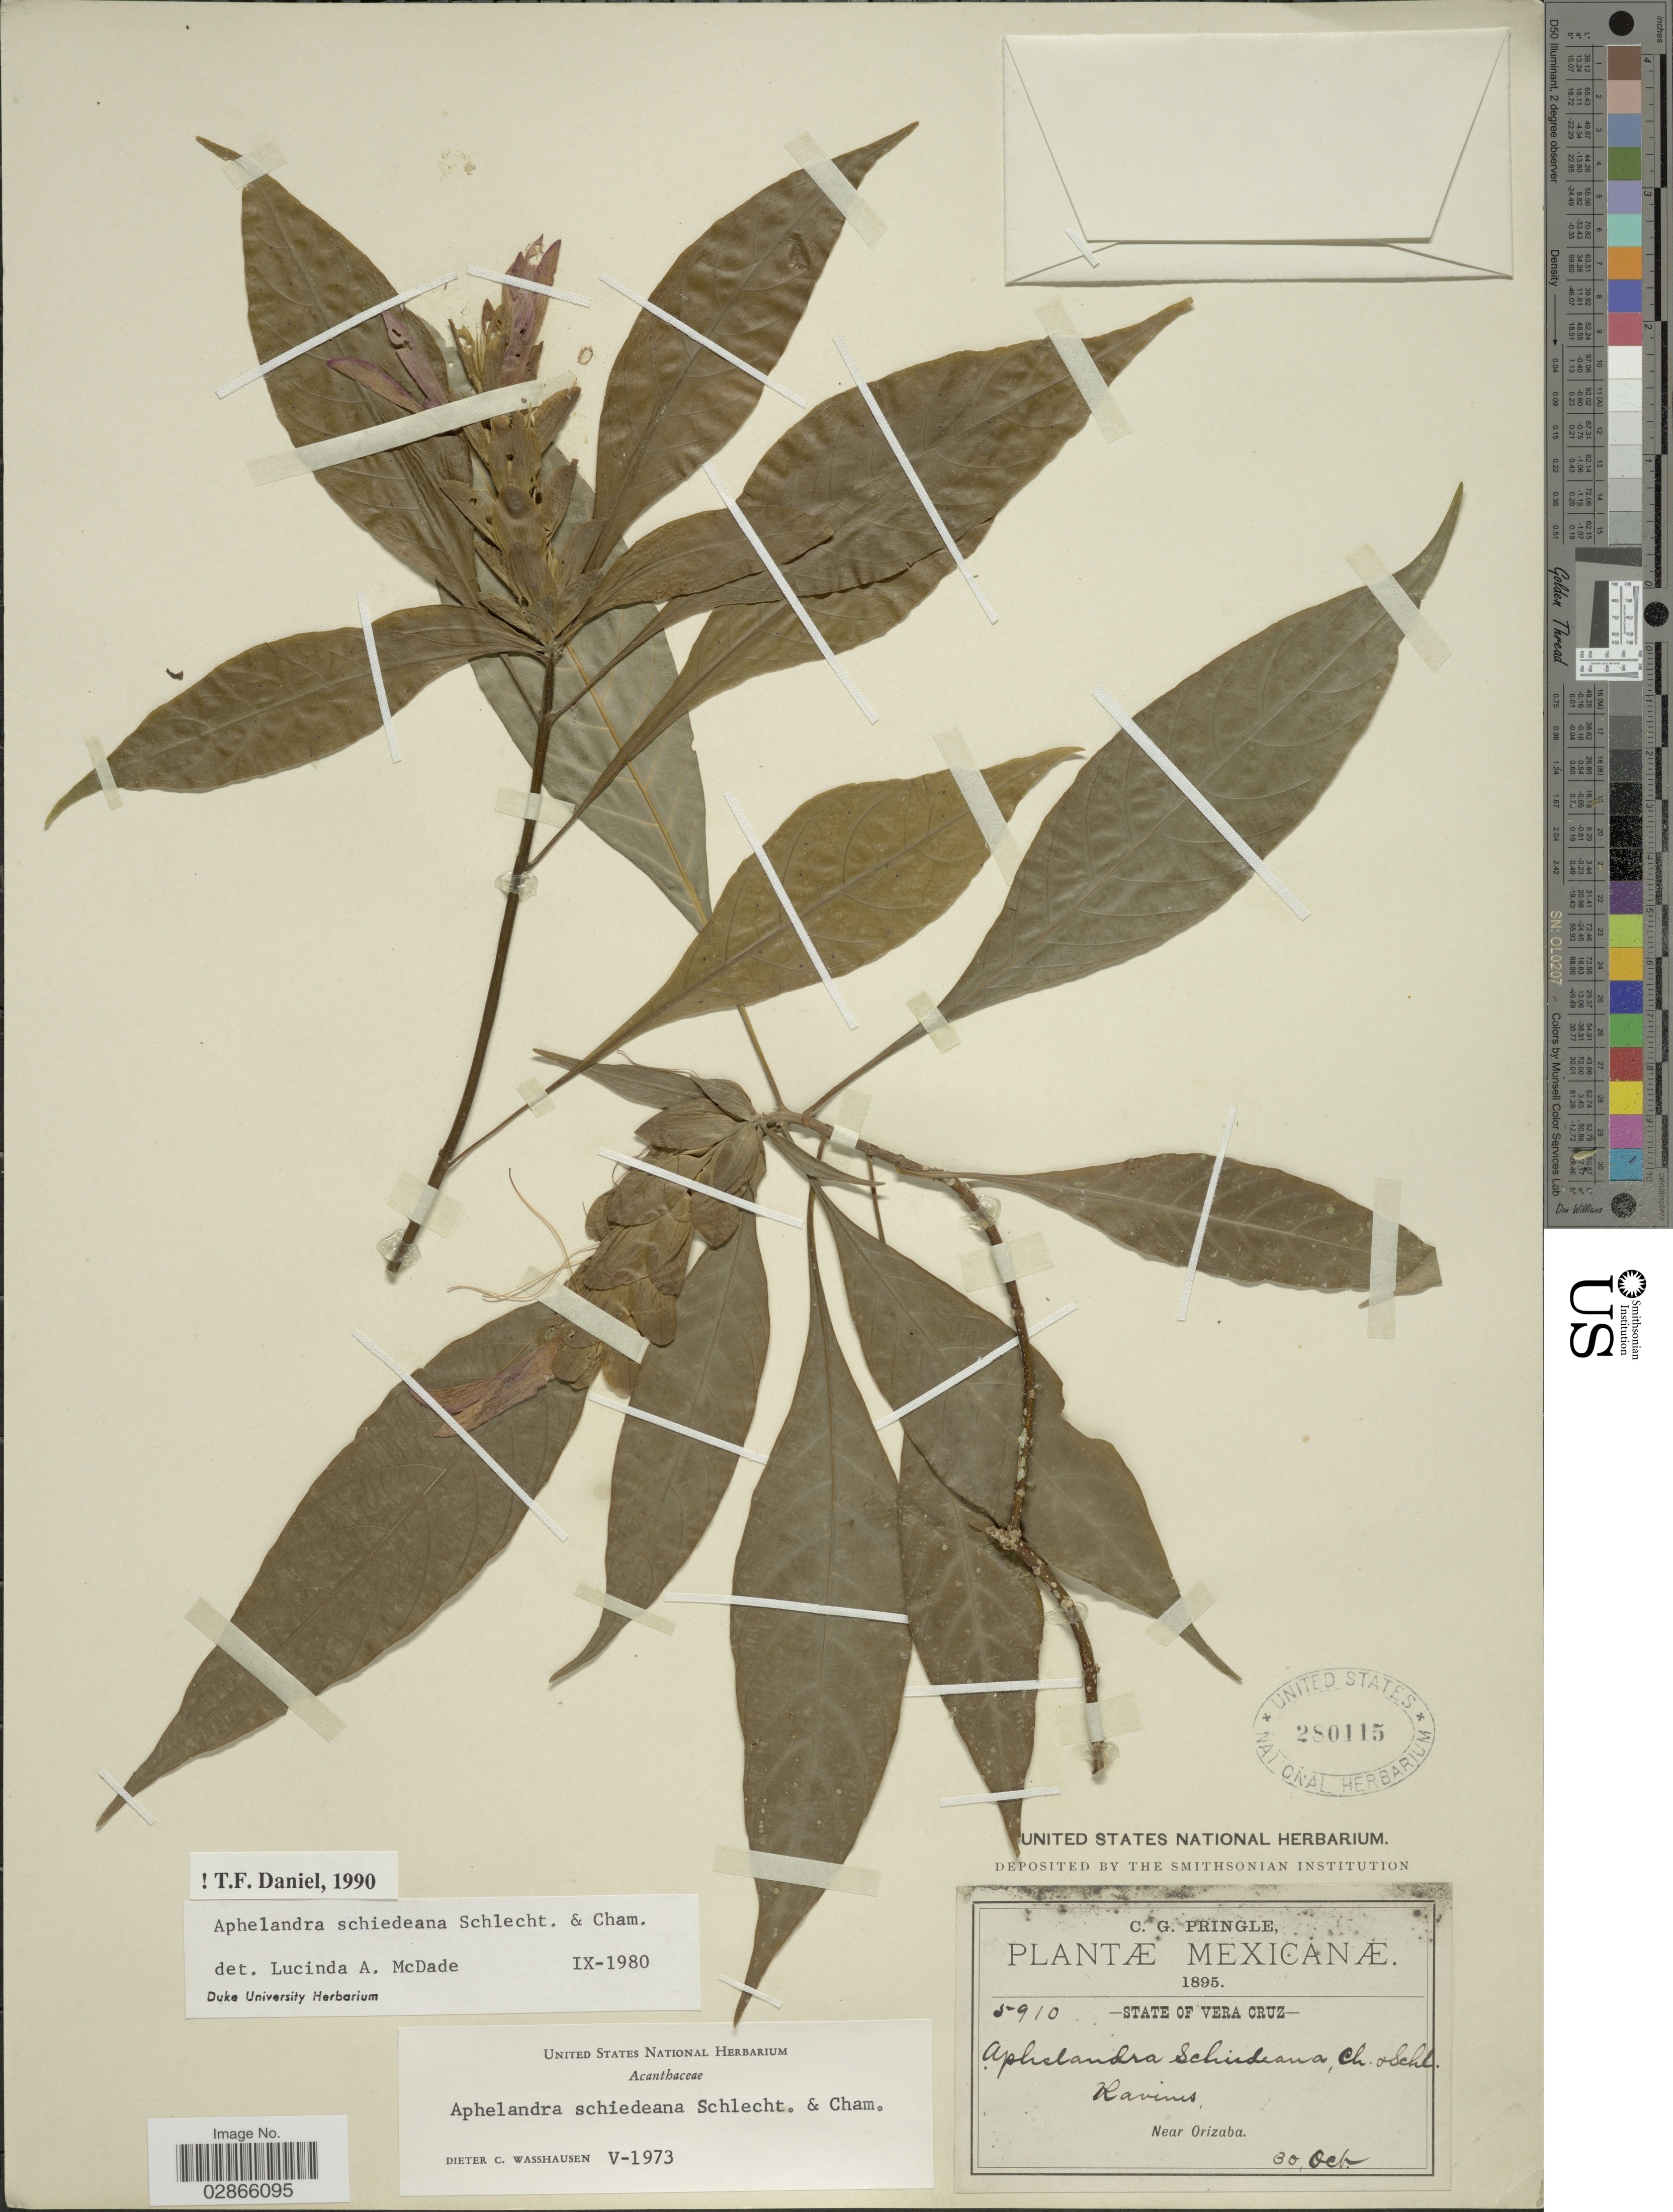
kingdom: Plantae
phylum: Tracheophyta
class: Magnoliopsida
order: Lamiales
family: Acanthaceae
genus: Aphelandra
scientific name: Aphelandra schiedeana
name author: Schltdl. & Cham.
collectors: C. G. Pringle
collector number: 5910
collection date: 1895-10-30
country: Mexico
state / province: Veracruz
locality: State of Vera Cruz. Near Orizaba.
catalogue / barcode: US 280115